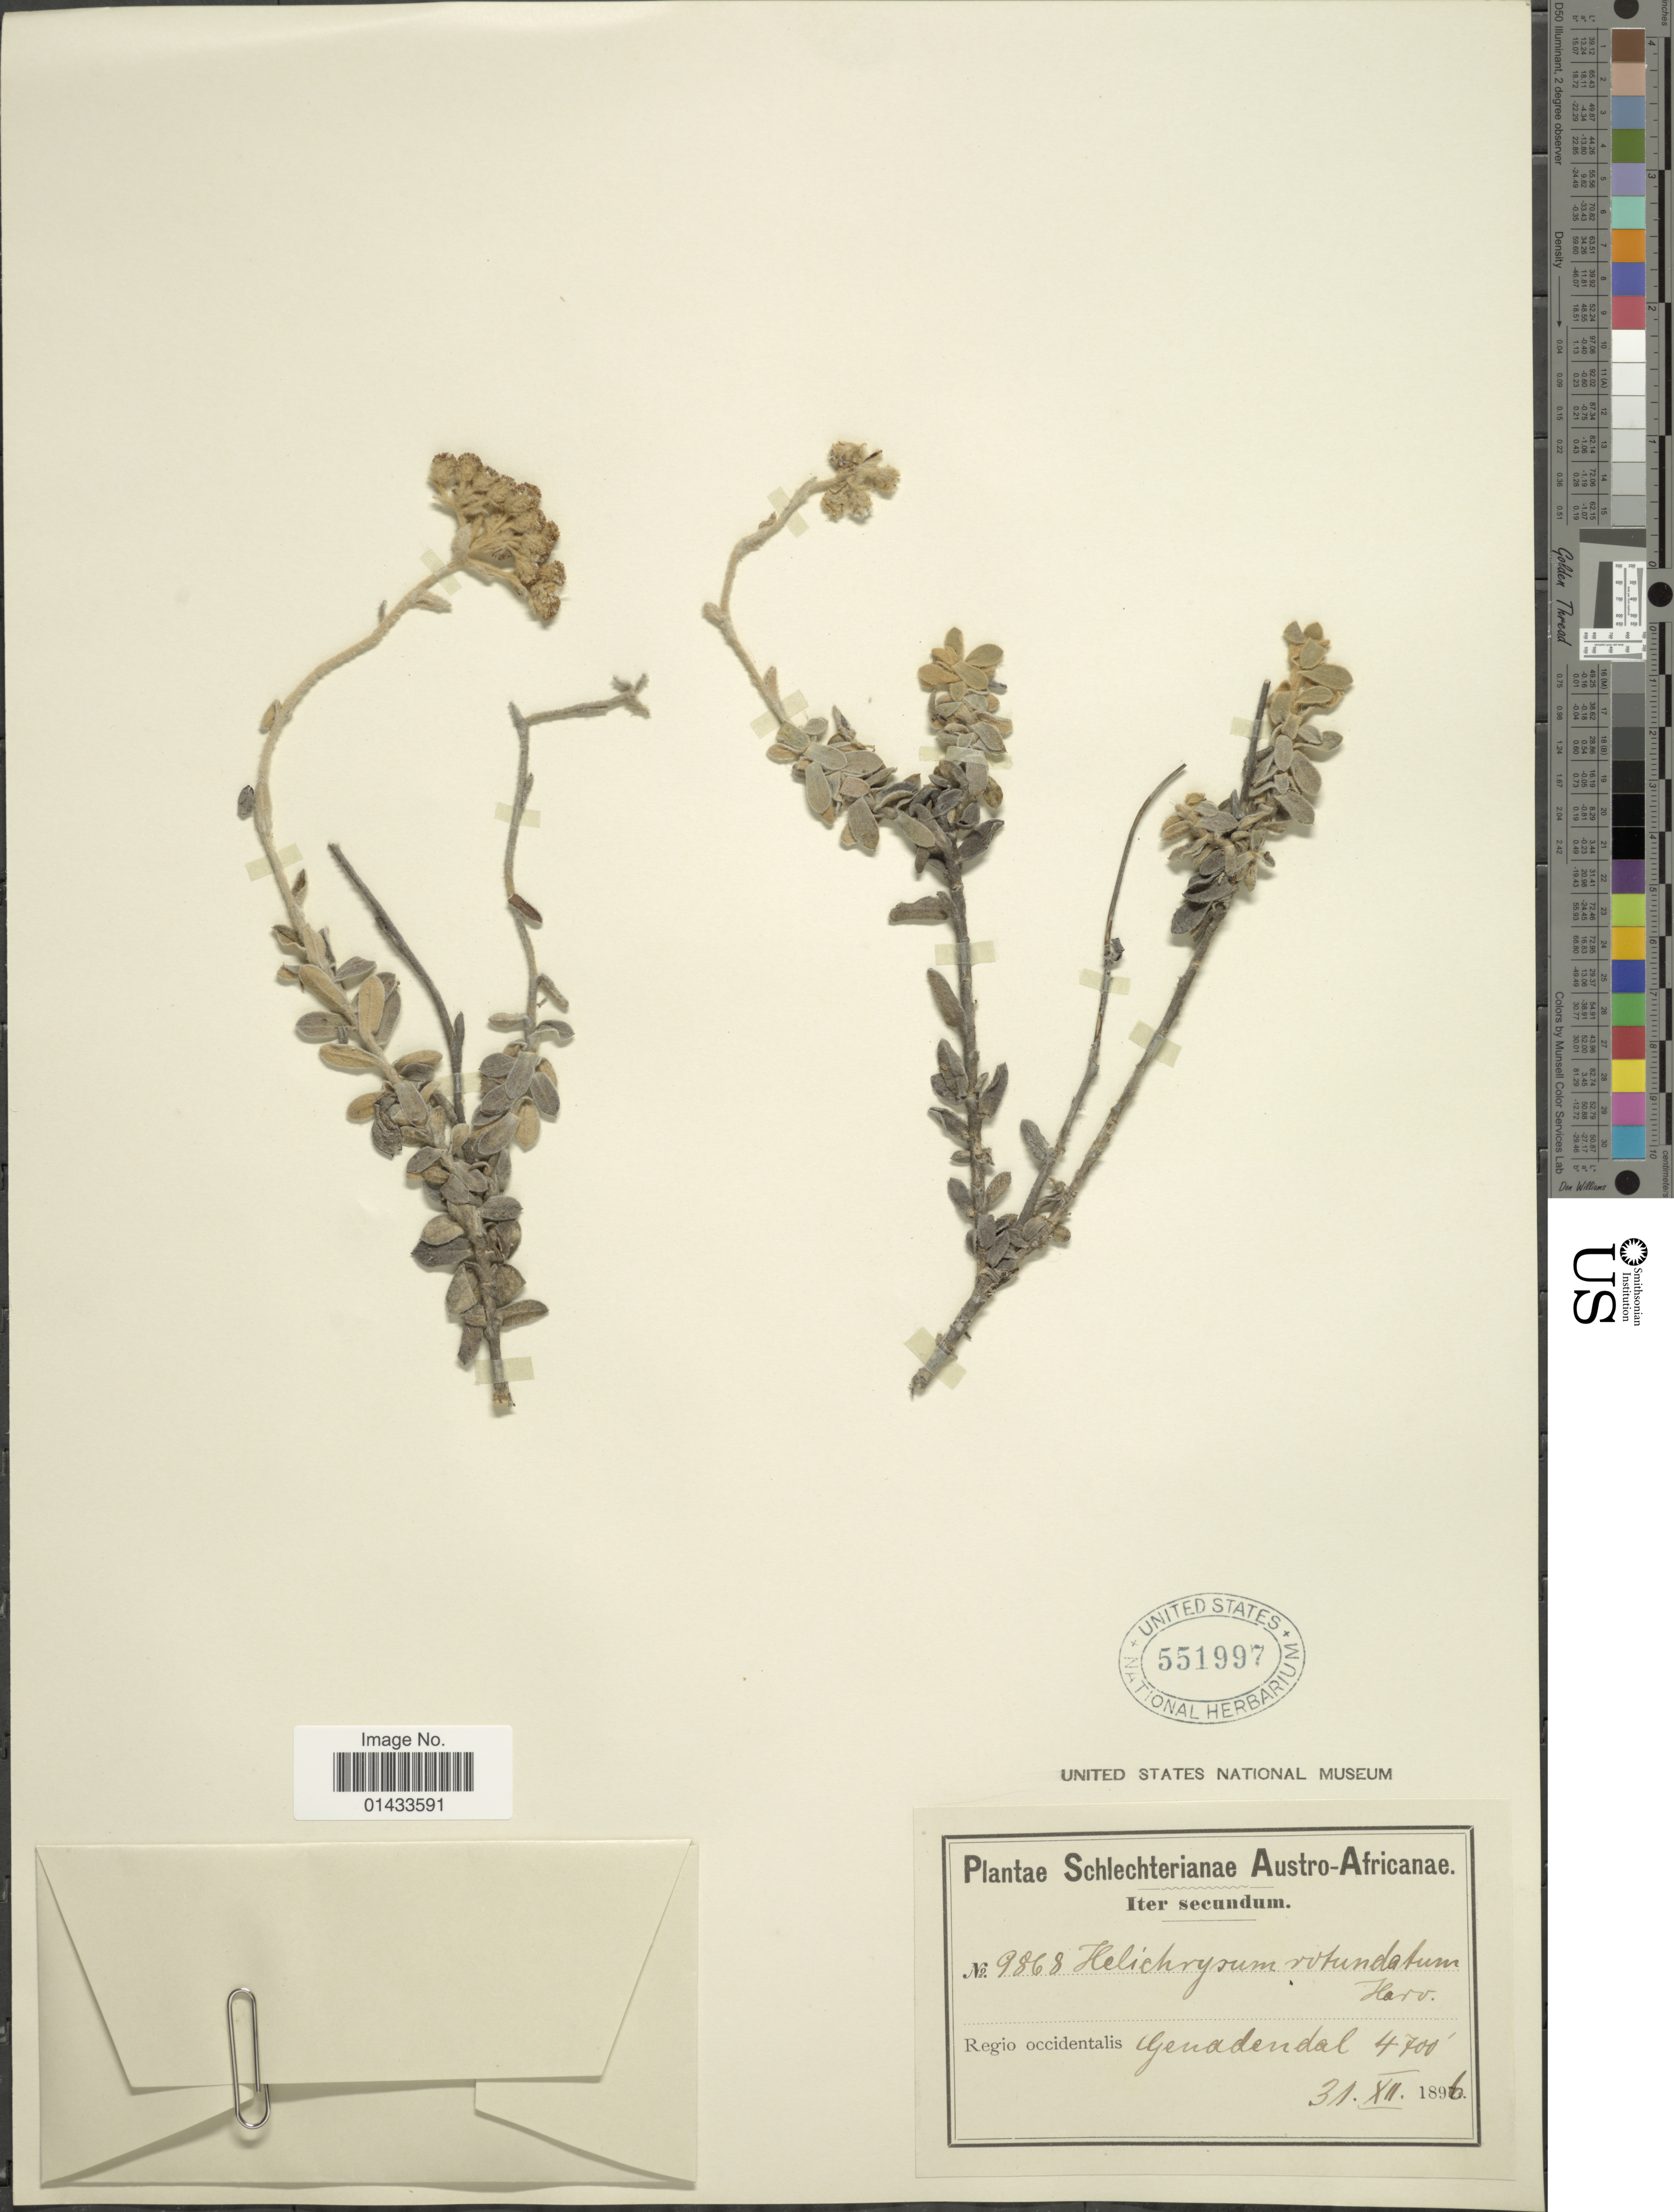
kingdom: Plantae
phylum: Tracheophyta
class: Magnoliopsida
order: Asterales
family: Asteraceae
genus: Helichrysum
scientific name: Helichrysum rotundatum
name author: Harv.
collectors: Schlechter, --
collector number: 9868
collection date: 1896-12-31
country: South Africa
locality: Regio occidentalis, Genadendal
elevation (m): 1433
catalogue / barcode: US 551997